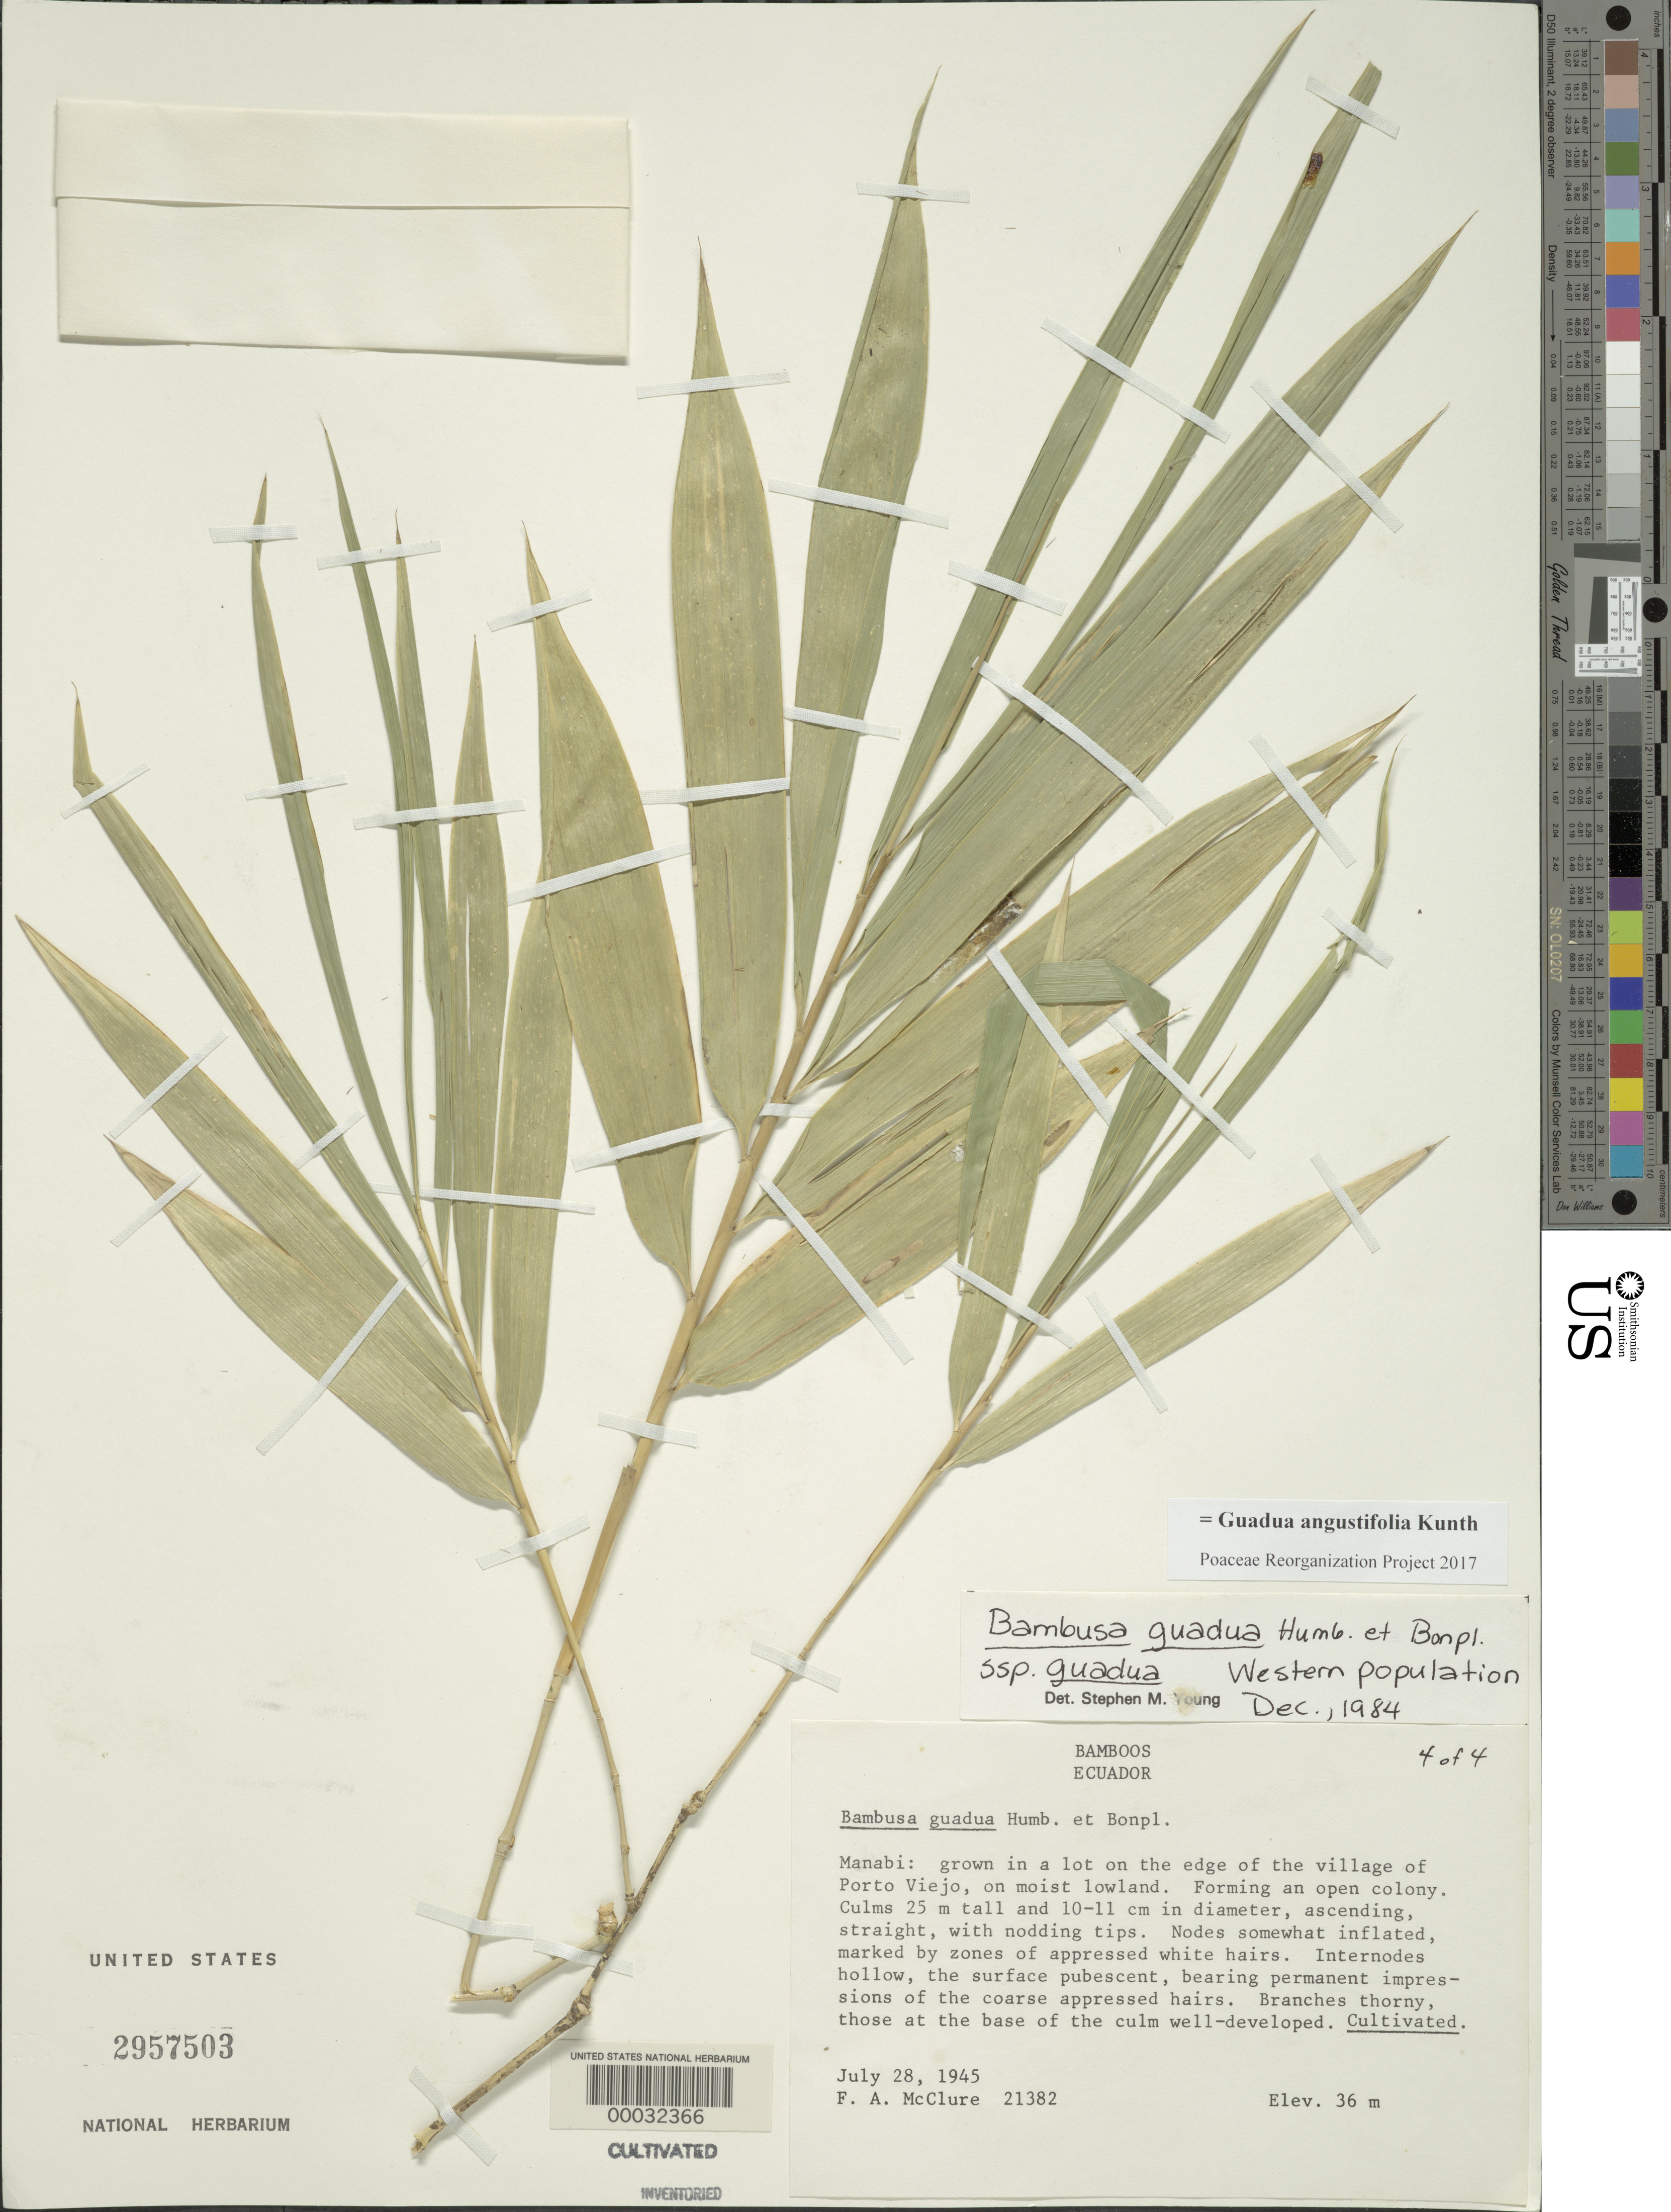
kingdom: Plantae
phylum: Tracheophyta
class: Liliopsida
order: Poales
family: Poaceae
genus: Guadua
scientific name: Guadua angustifolia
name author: Kunth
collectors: F. A. McClure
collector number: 21382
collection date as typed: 28 Jul 1945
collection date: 1945-07-28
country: Ecuador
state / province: Manabí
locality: Porto Viejo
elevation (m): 36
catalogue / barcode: US 2957503